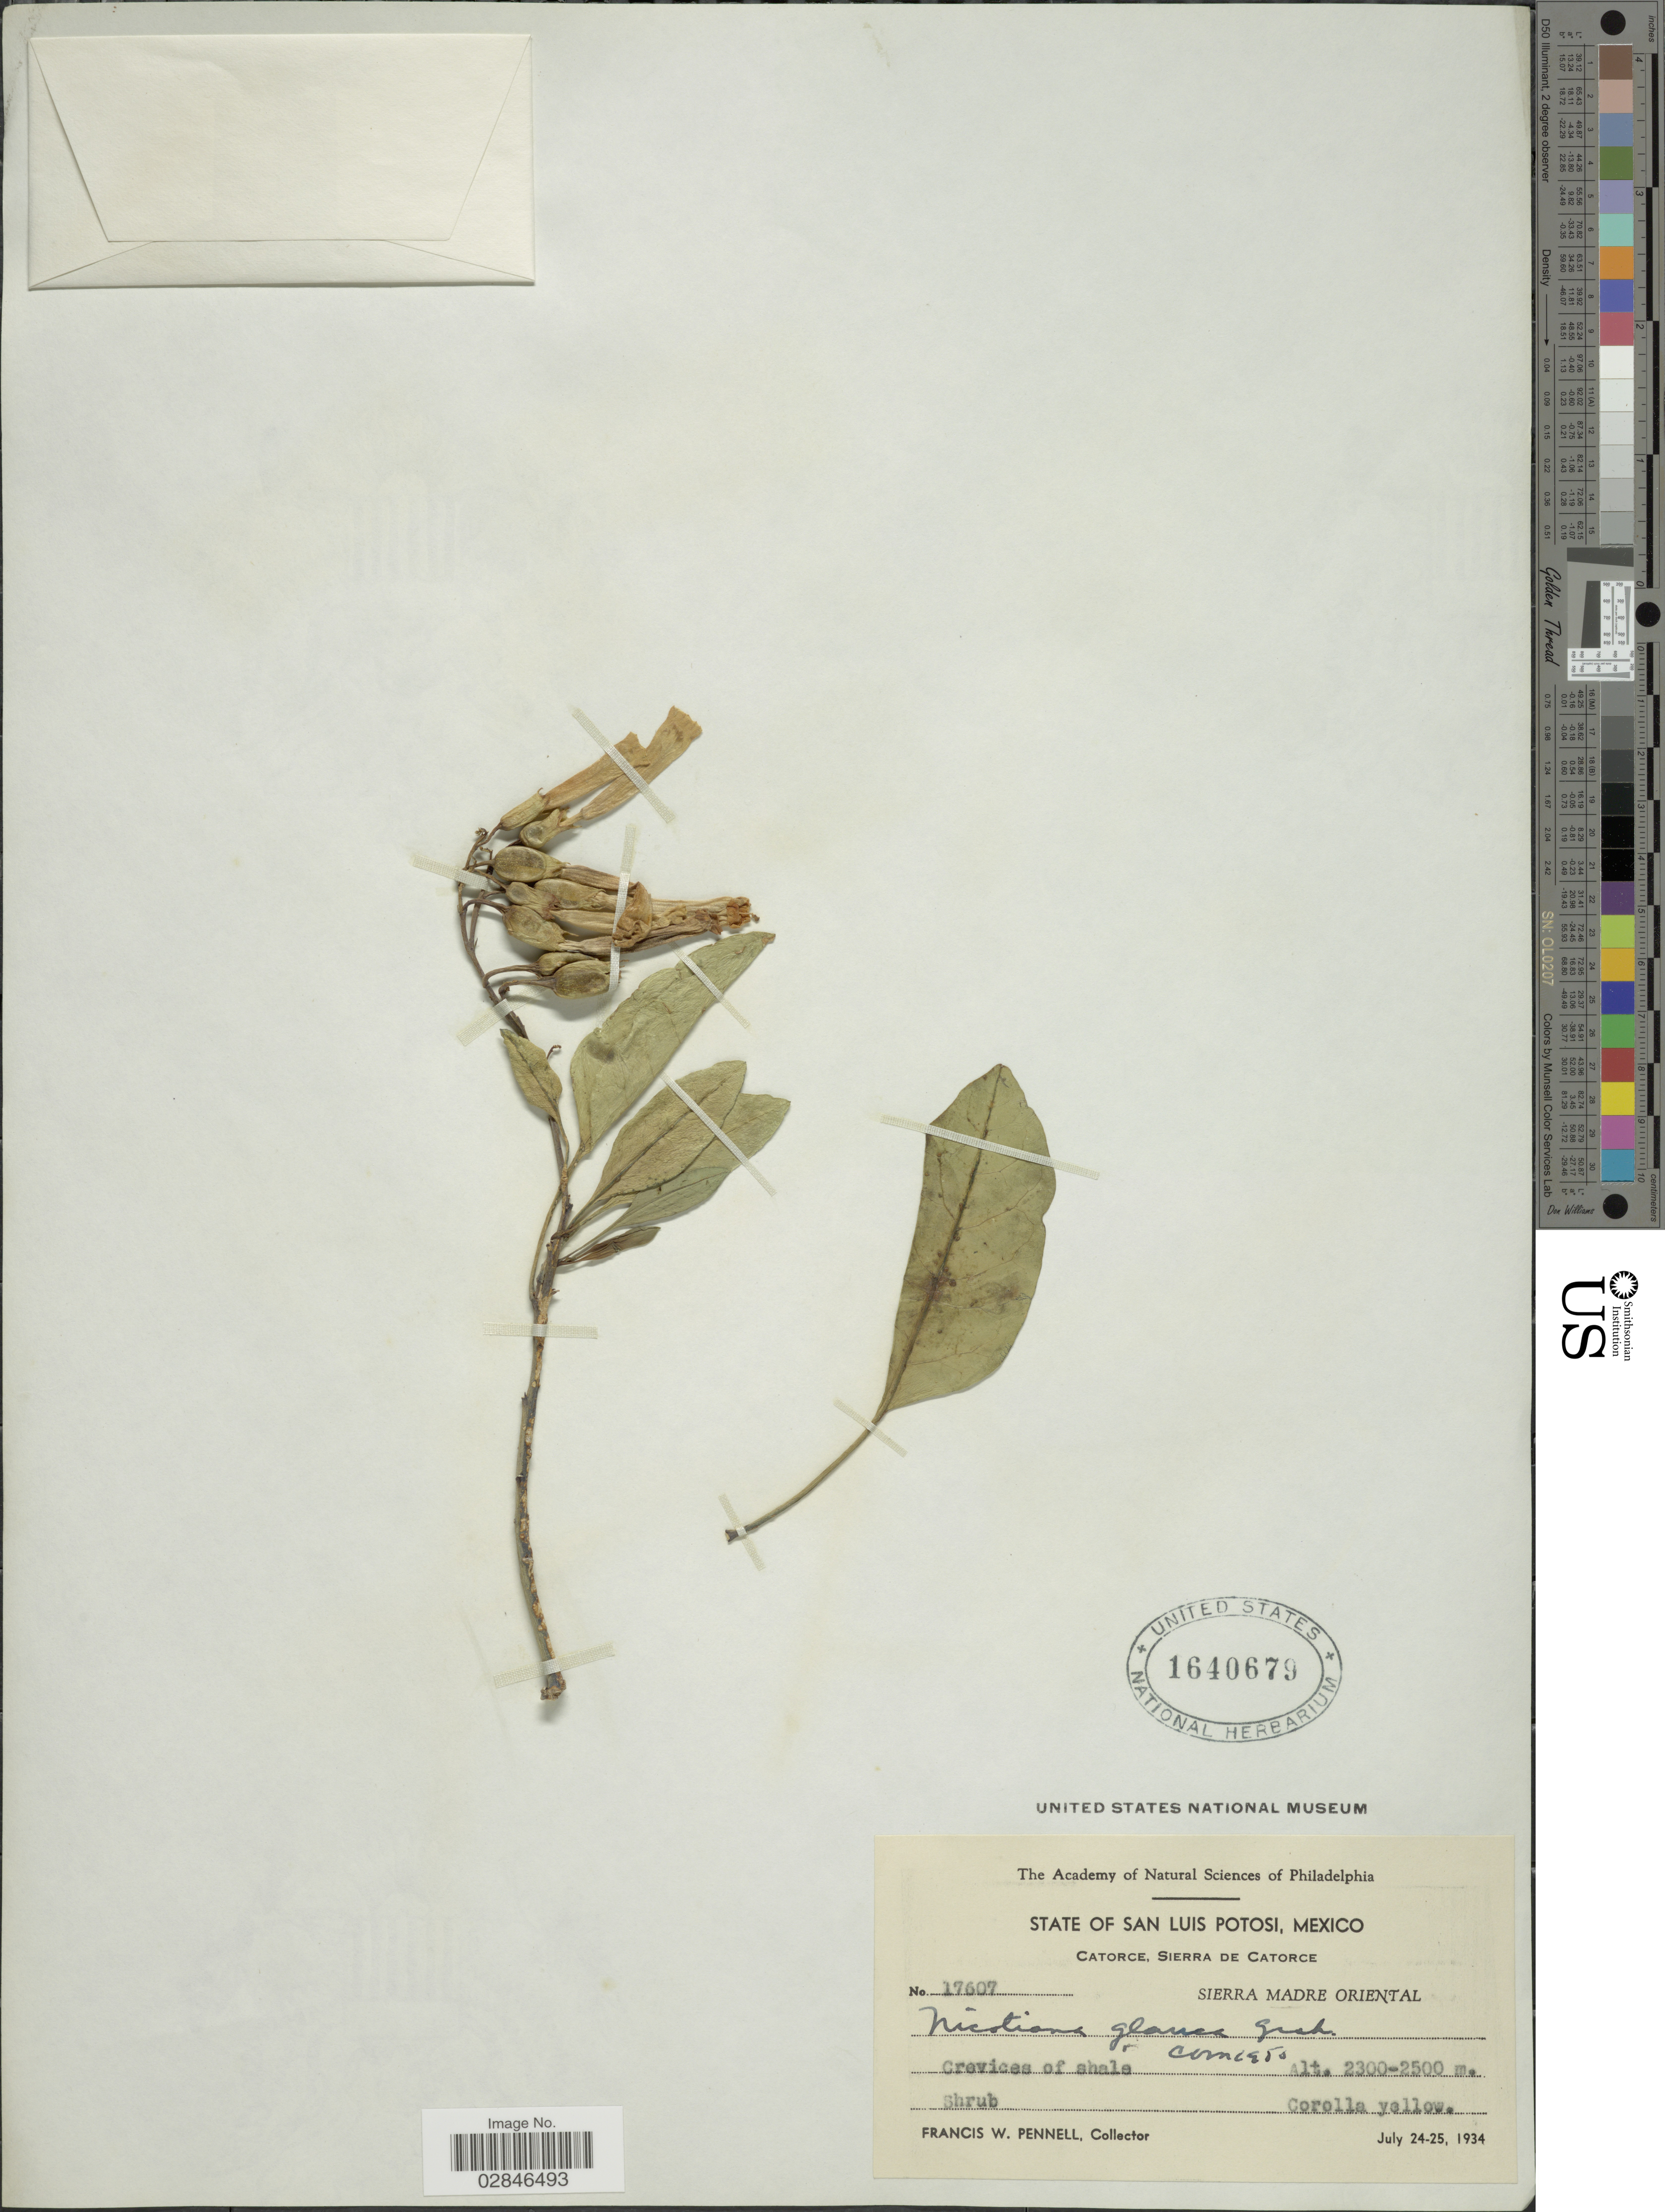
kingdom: Plantae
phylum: Tracheophyta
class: Magnoliopsida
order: Solanales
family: Solanaceae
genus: Nicotiana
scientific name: Nicotiana glauca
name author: Graham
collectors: F. W. Pennell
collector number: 17607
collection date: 1934-07-24/1934-07-25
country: Mexico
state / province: San Luis Potosí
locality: Catorce, Sierra de Catorce, Sierra Madre Oriental.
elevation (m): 2300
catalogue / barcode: US 1640679